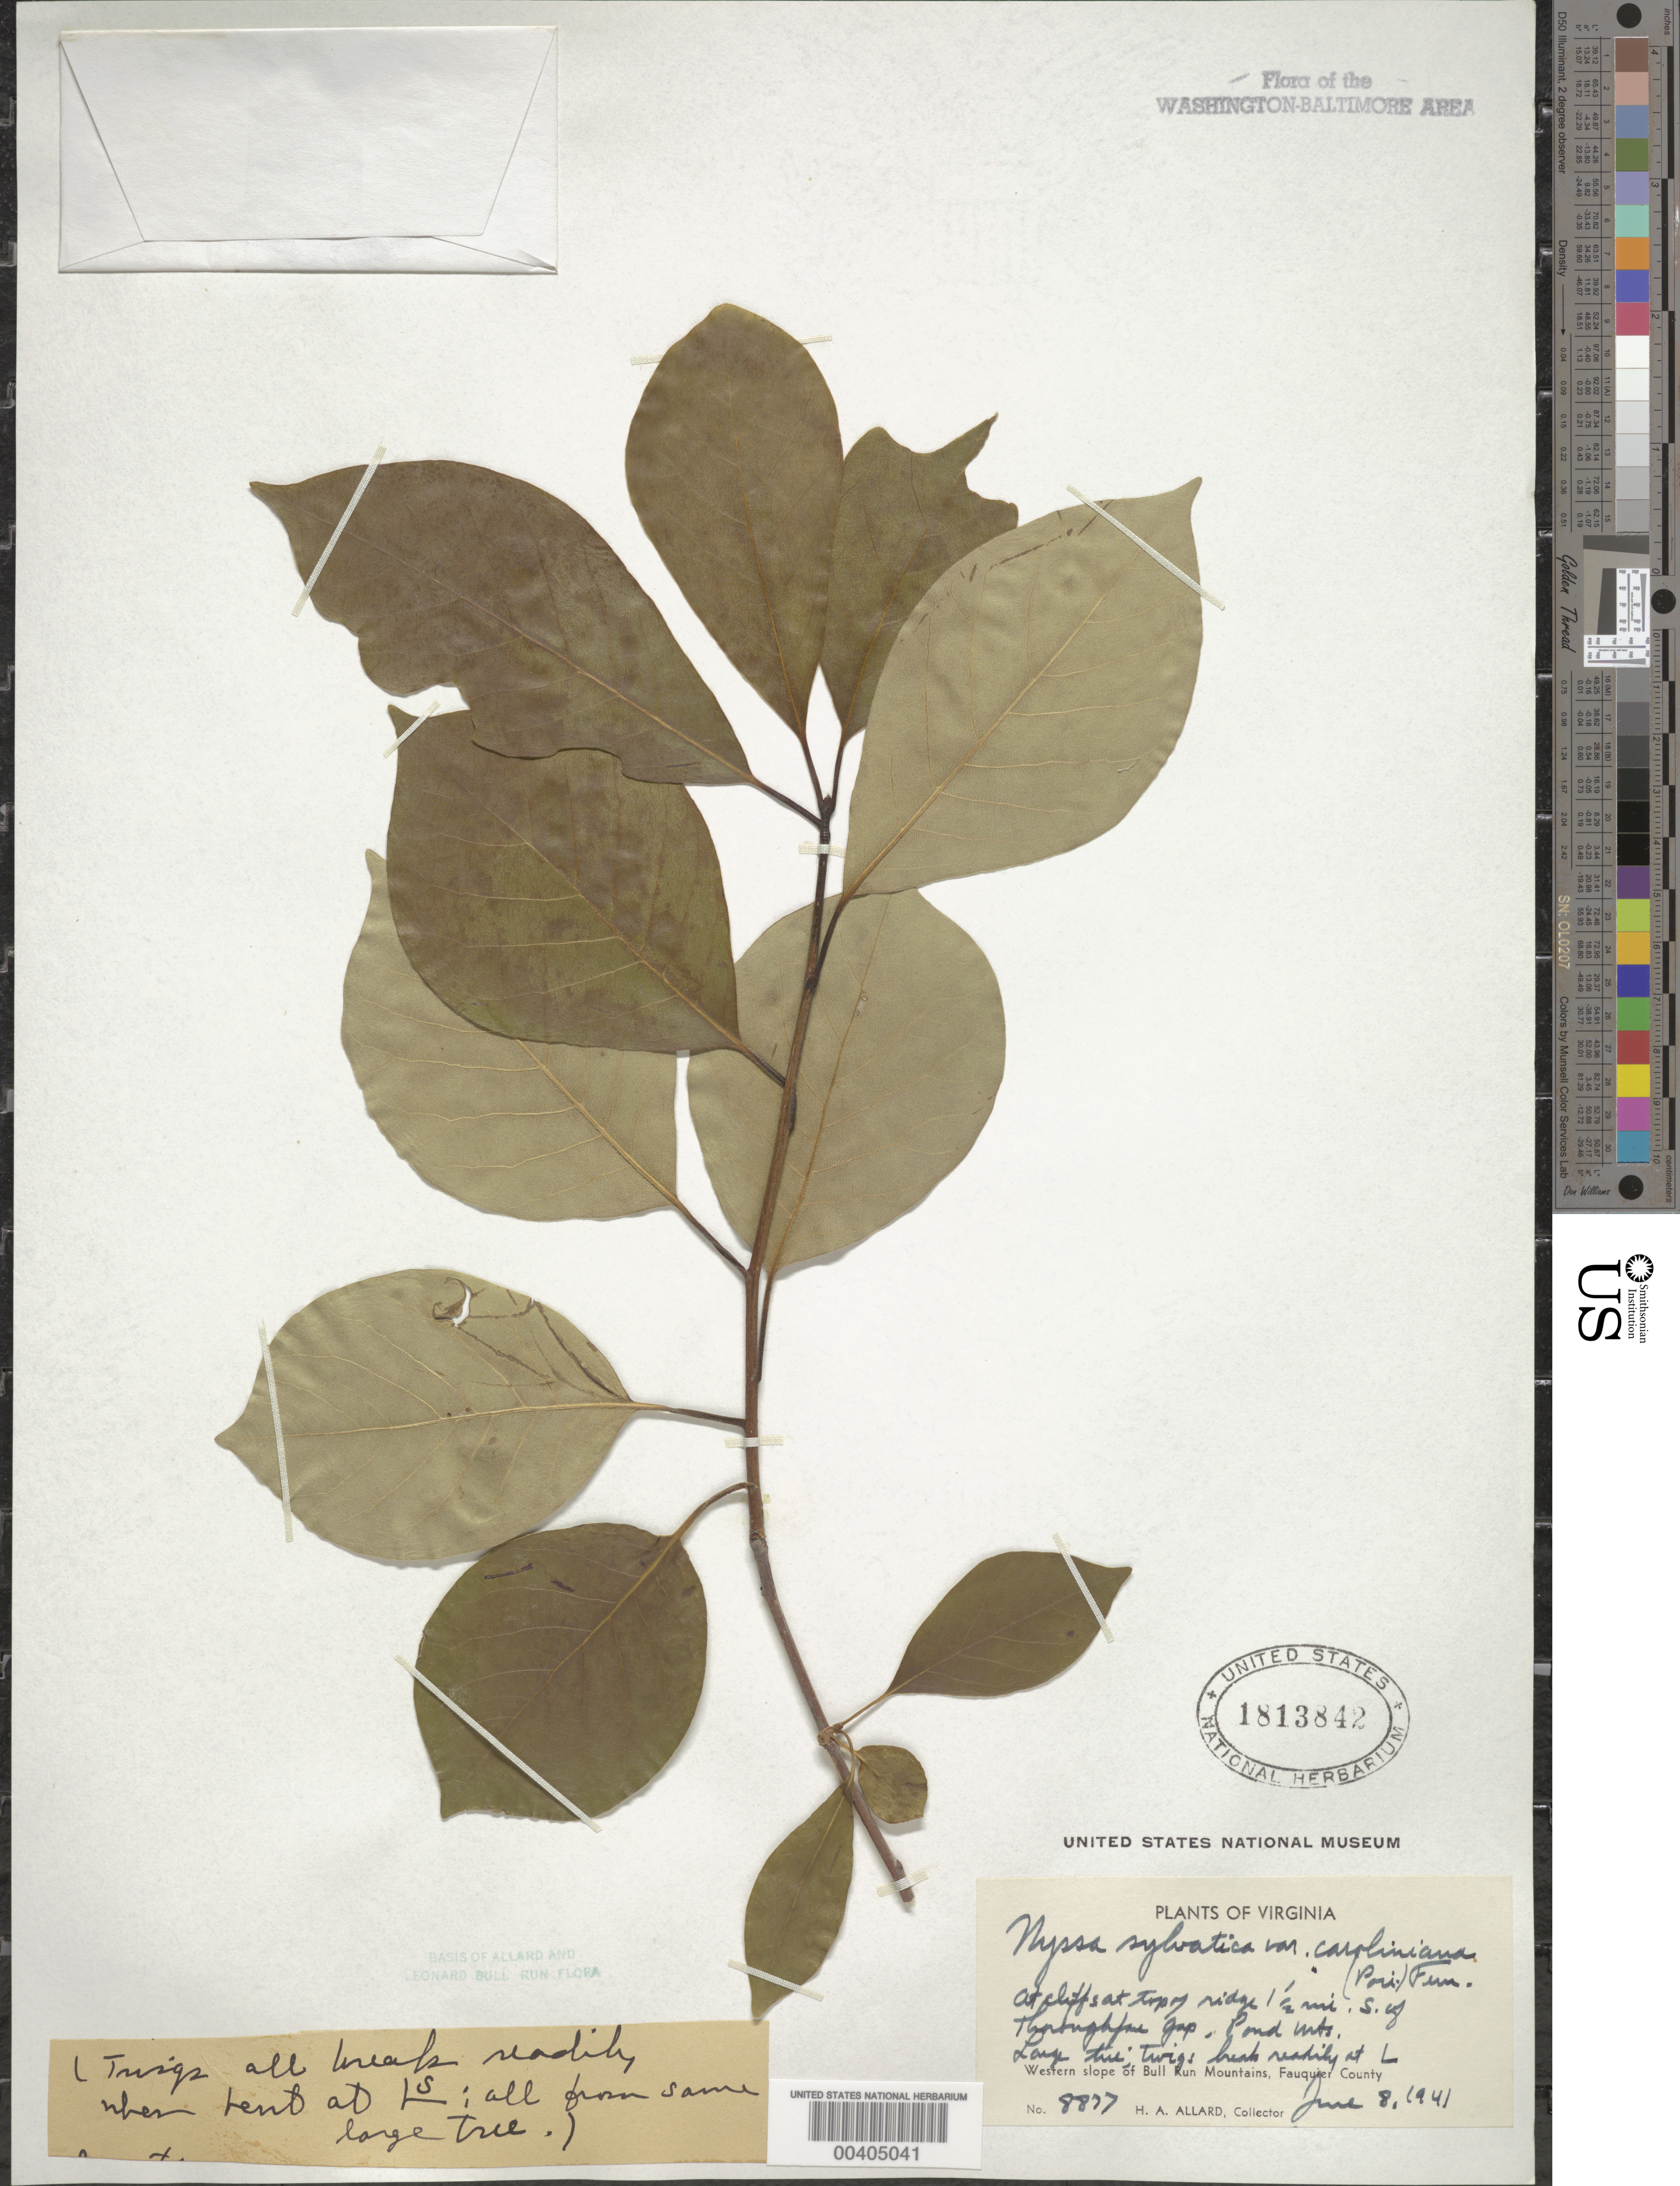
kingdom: Plantae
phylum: Tracheophyta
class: Magnoliopsida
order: Cornales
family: Nyssaceae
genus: Nyssa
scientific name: Nyssa sylvatica var. caroliniana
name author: (Poir.) Fernald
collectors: H. A. Allard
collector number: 8877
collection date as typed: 08 Jun 1941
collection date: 1941-06-08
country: United States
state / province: Virginia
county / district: Loudoun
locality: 1.5 mi. S of Throrfare Gap, Pond Mts.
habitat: Cliffs at top of ridge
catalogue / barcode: US 1813842